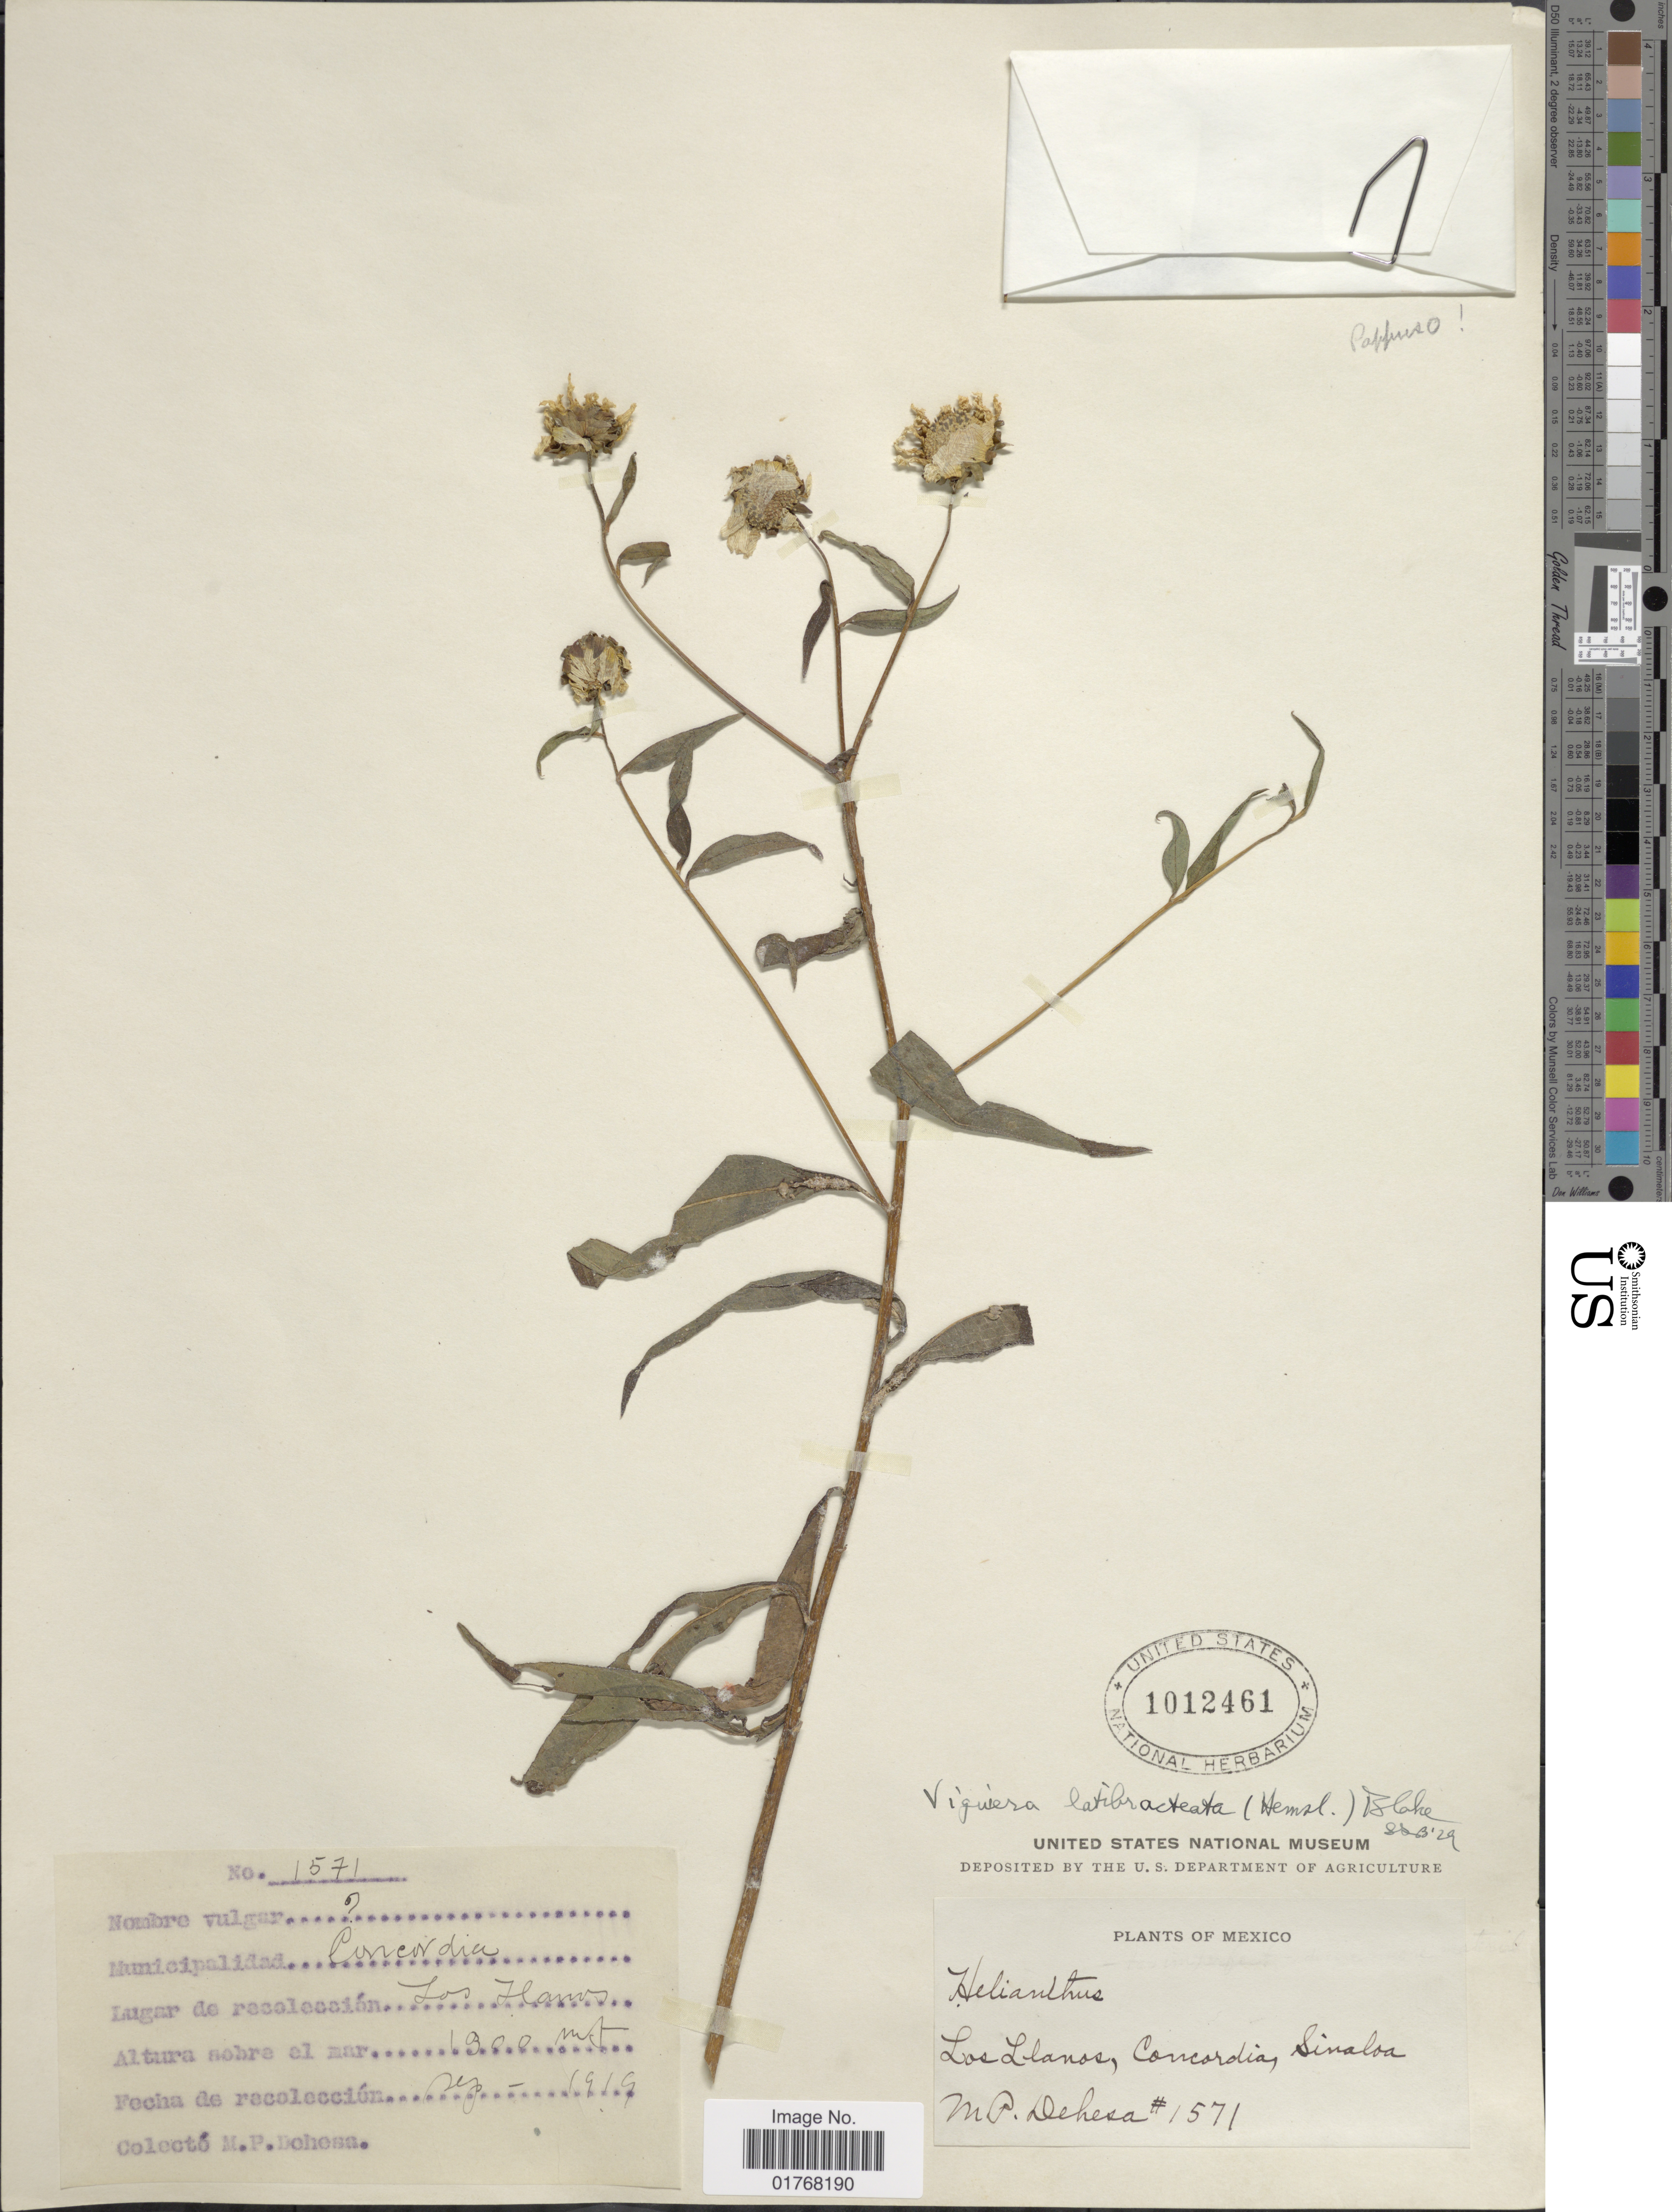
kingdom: Plantae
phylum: Tracheophyta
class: Magnoliopsida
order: Asterales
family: Asteraceae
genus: Viguiera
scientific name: Viguiera latibracteata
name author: (Hemsl.) Blake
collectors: M. Dehesa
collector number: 1571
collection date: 1919-09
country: Mexico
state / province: Sinaloa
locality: Los Llano, Concordia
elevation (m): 1900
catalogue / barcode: US 1012461